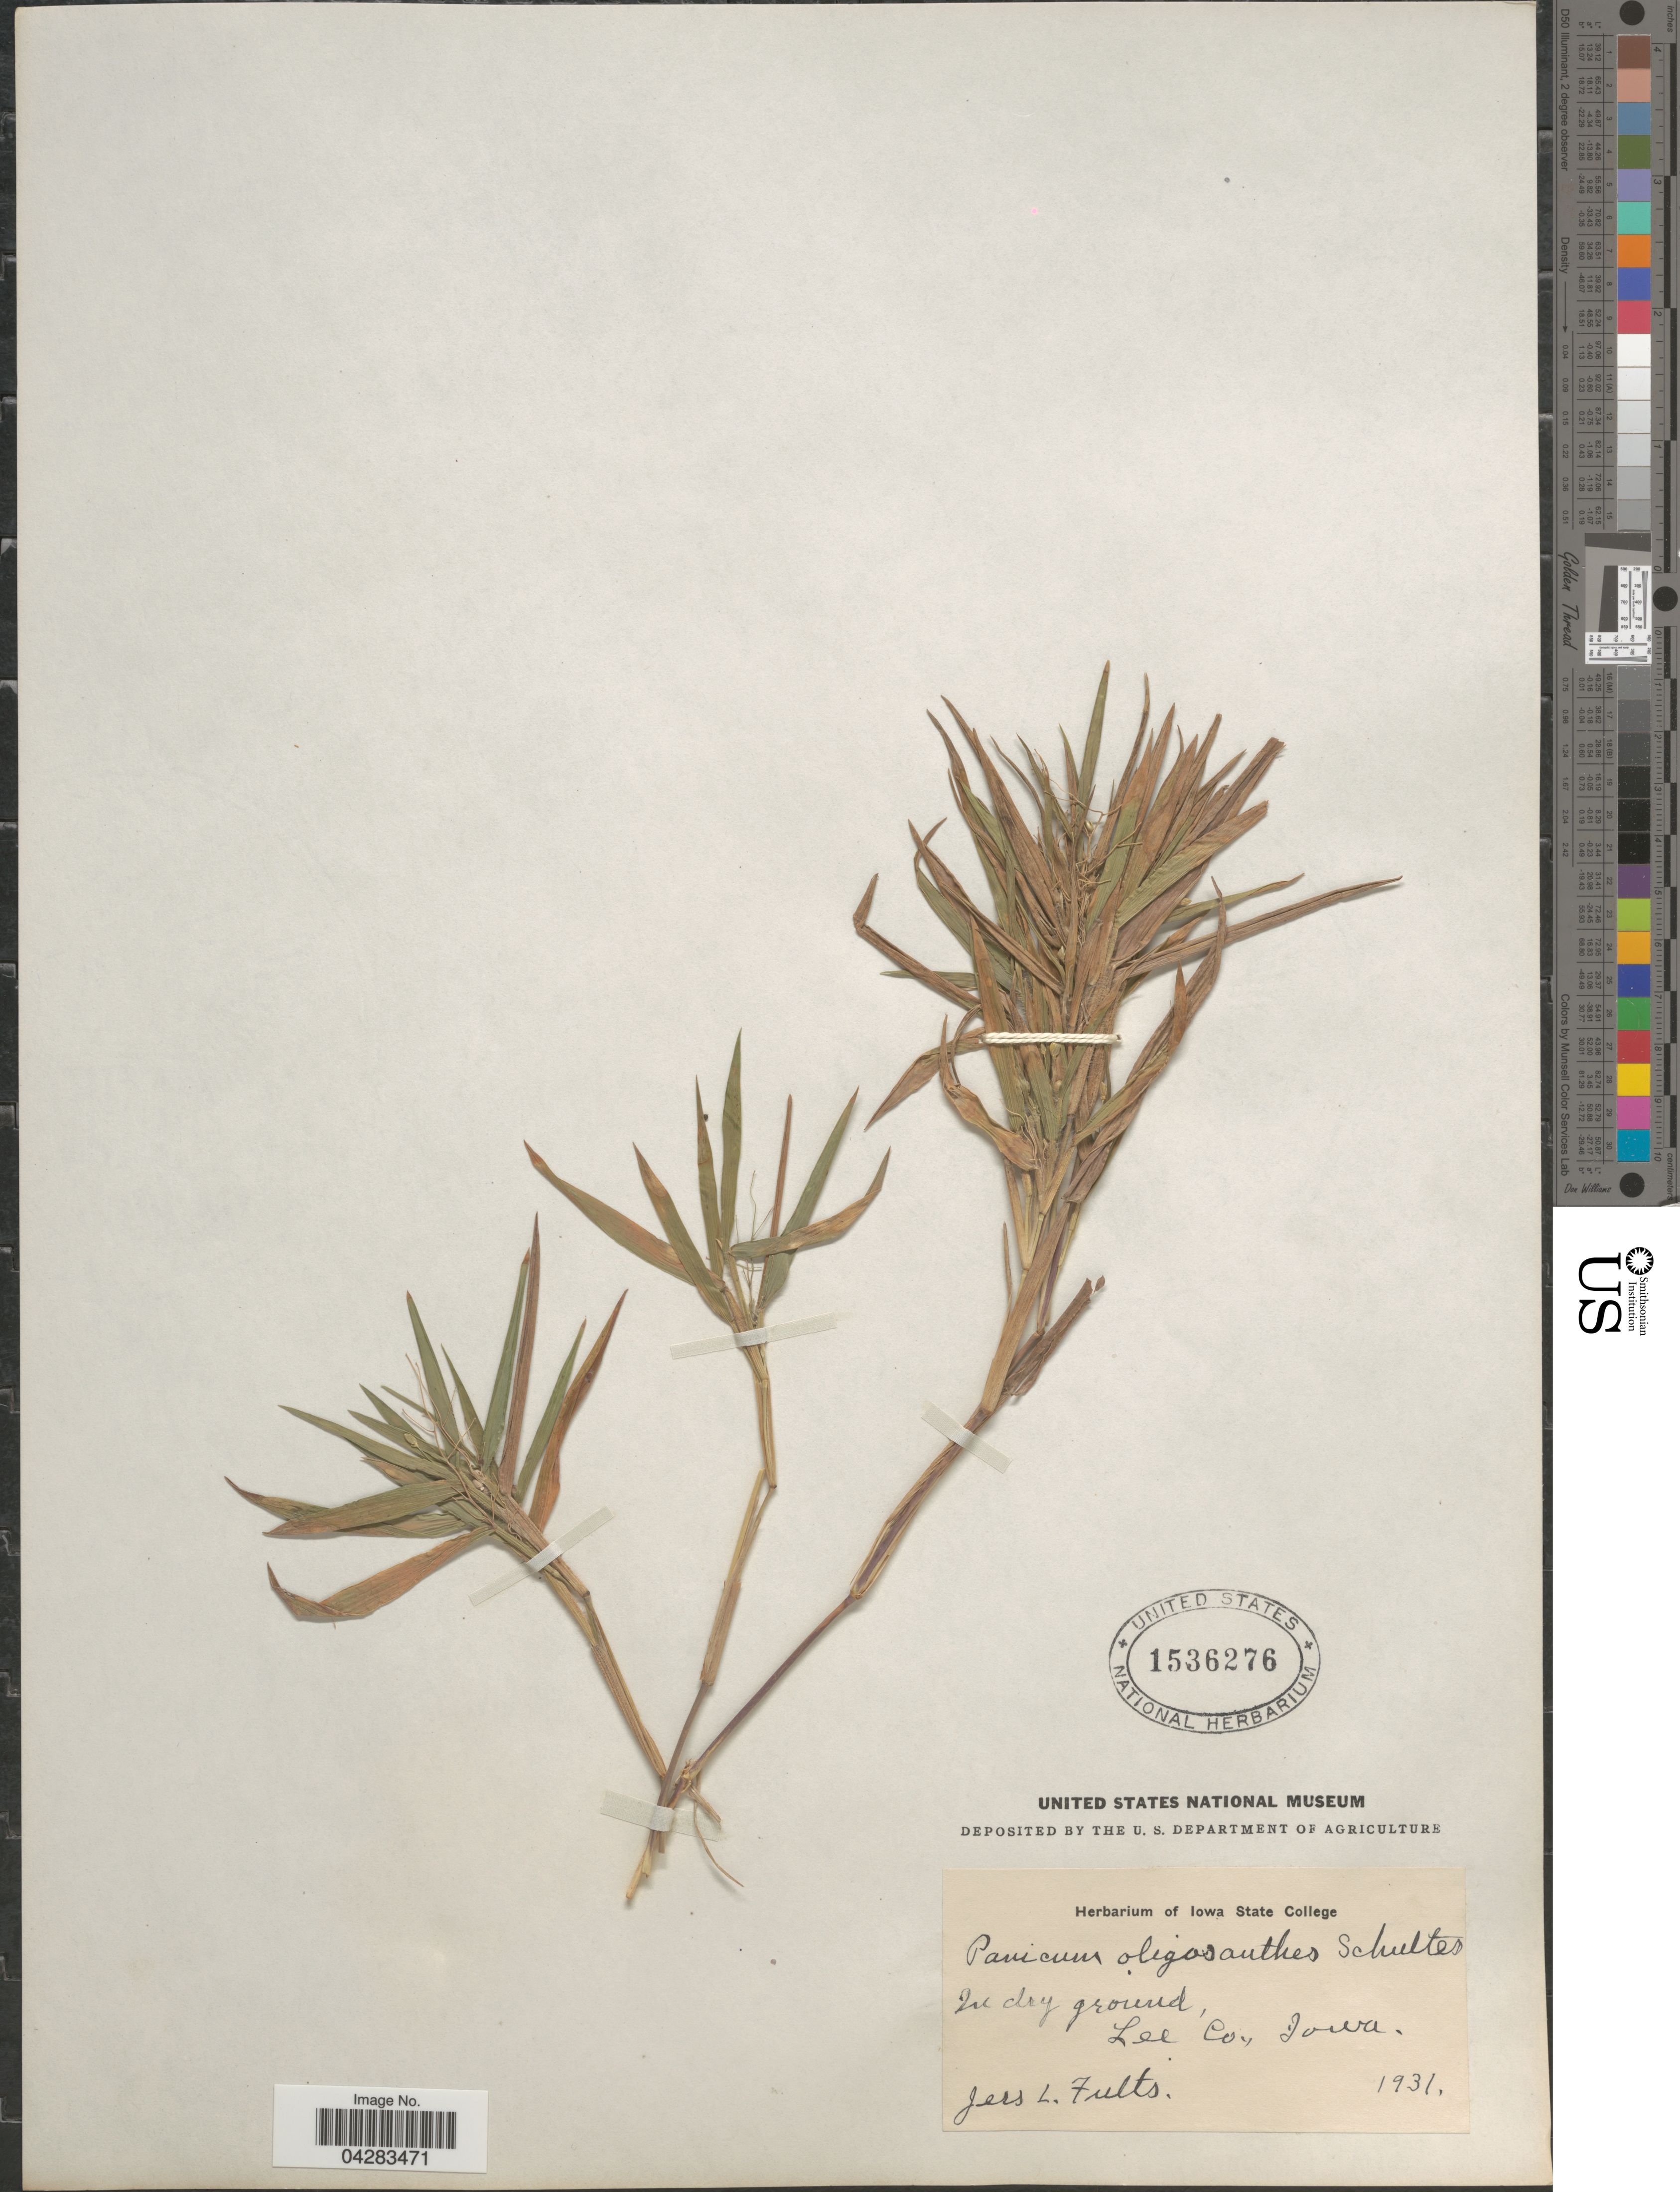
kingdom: Plantae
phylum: Tracheophyta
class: Liliopsida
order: Poales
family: Poaceae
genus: Dichanthelium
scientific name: Dichanthelium oligosanthes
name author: (Schult.) Gould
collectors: J. Fults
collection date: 1931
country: United States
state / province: Iowa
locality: Lee Co.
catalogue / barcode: US 1536276